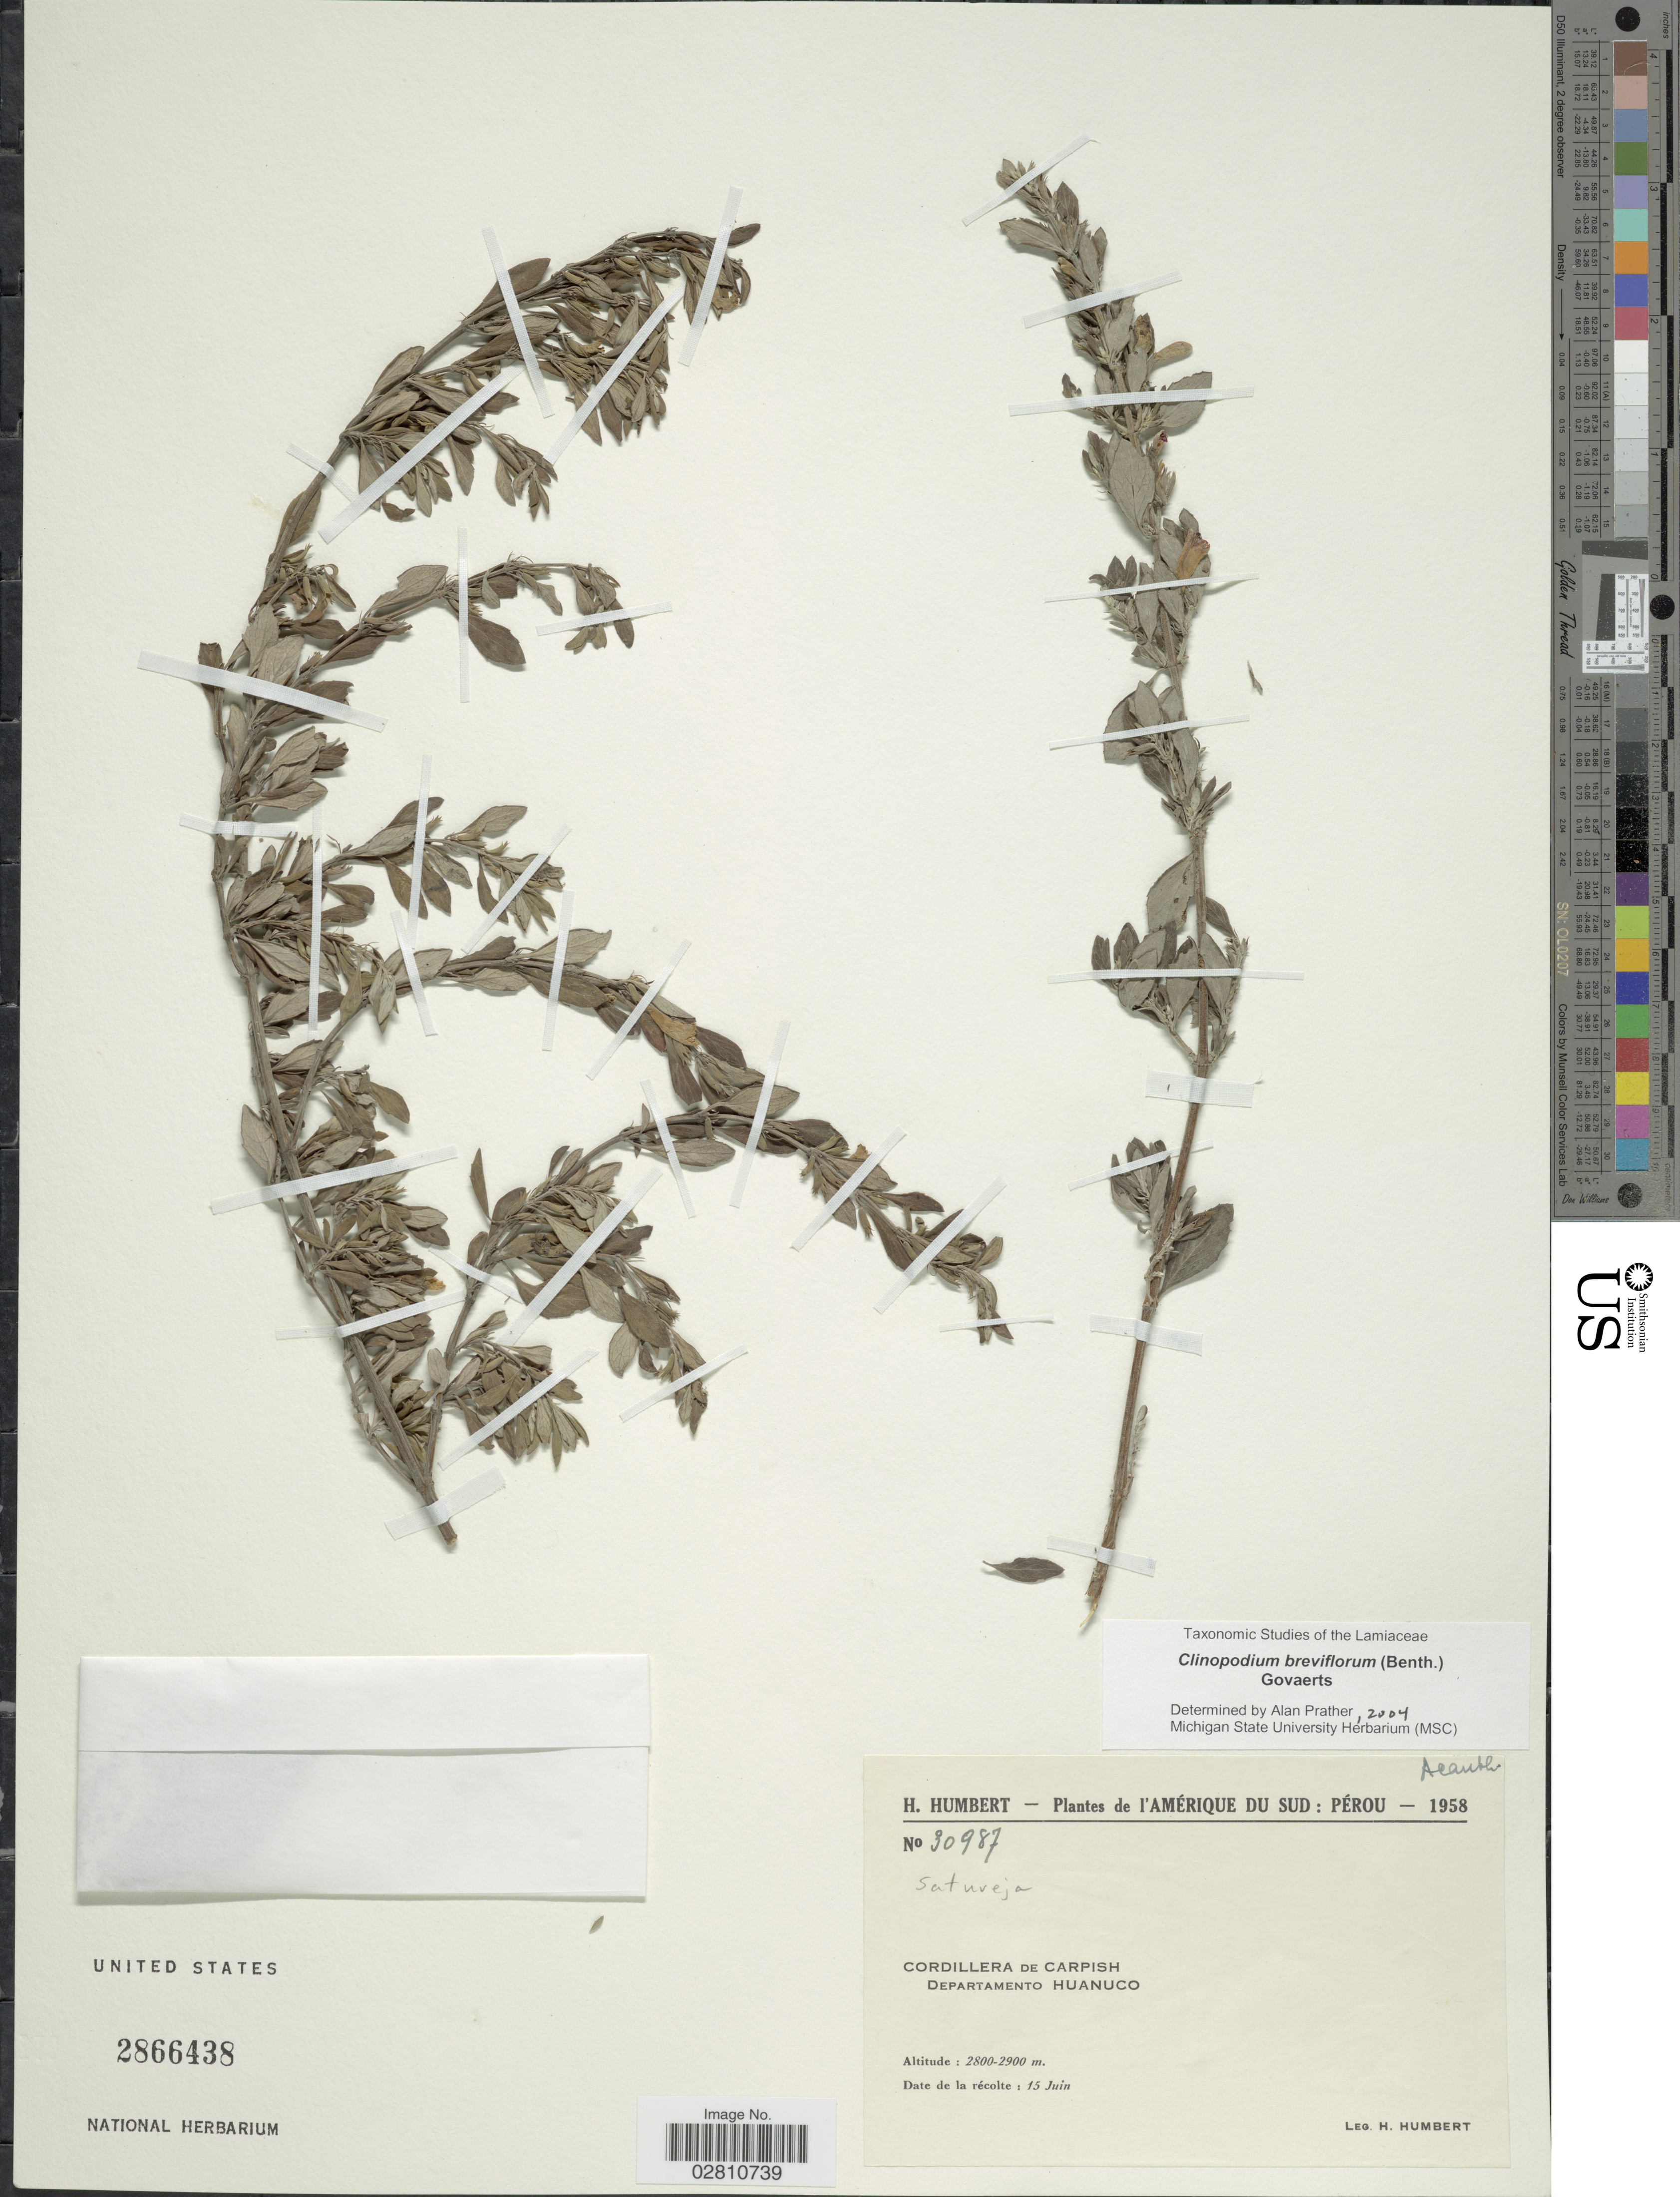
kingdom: Plantae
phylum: Tracheophyta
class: Magnoliopsida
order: Lamiales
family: Lamiaceae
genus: Clinopodium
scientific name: Clinopodium breviflorum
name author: (Benth.) Govaerts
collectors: H. Humbert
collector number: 30987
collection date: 1958-06-15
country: Peru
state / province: Huánuco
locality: Cordillera de Carpish, Departamento Huanuco, L'Amérique Du Sud.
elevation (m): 2800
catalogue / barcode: US 2866438